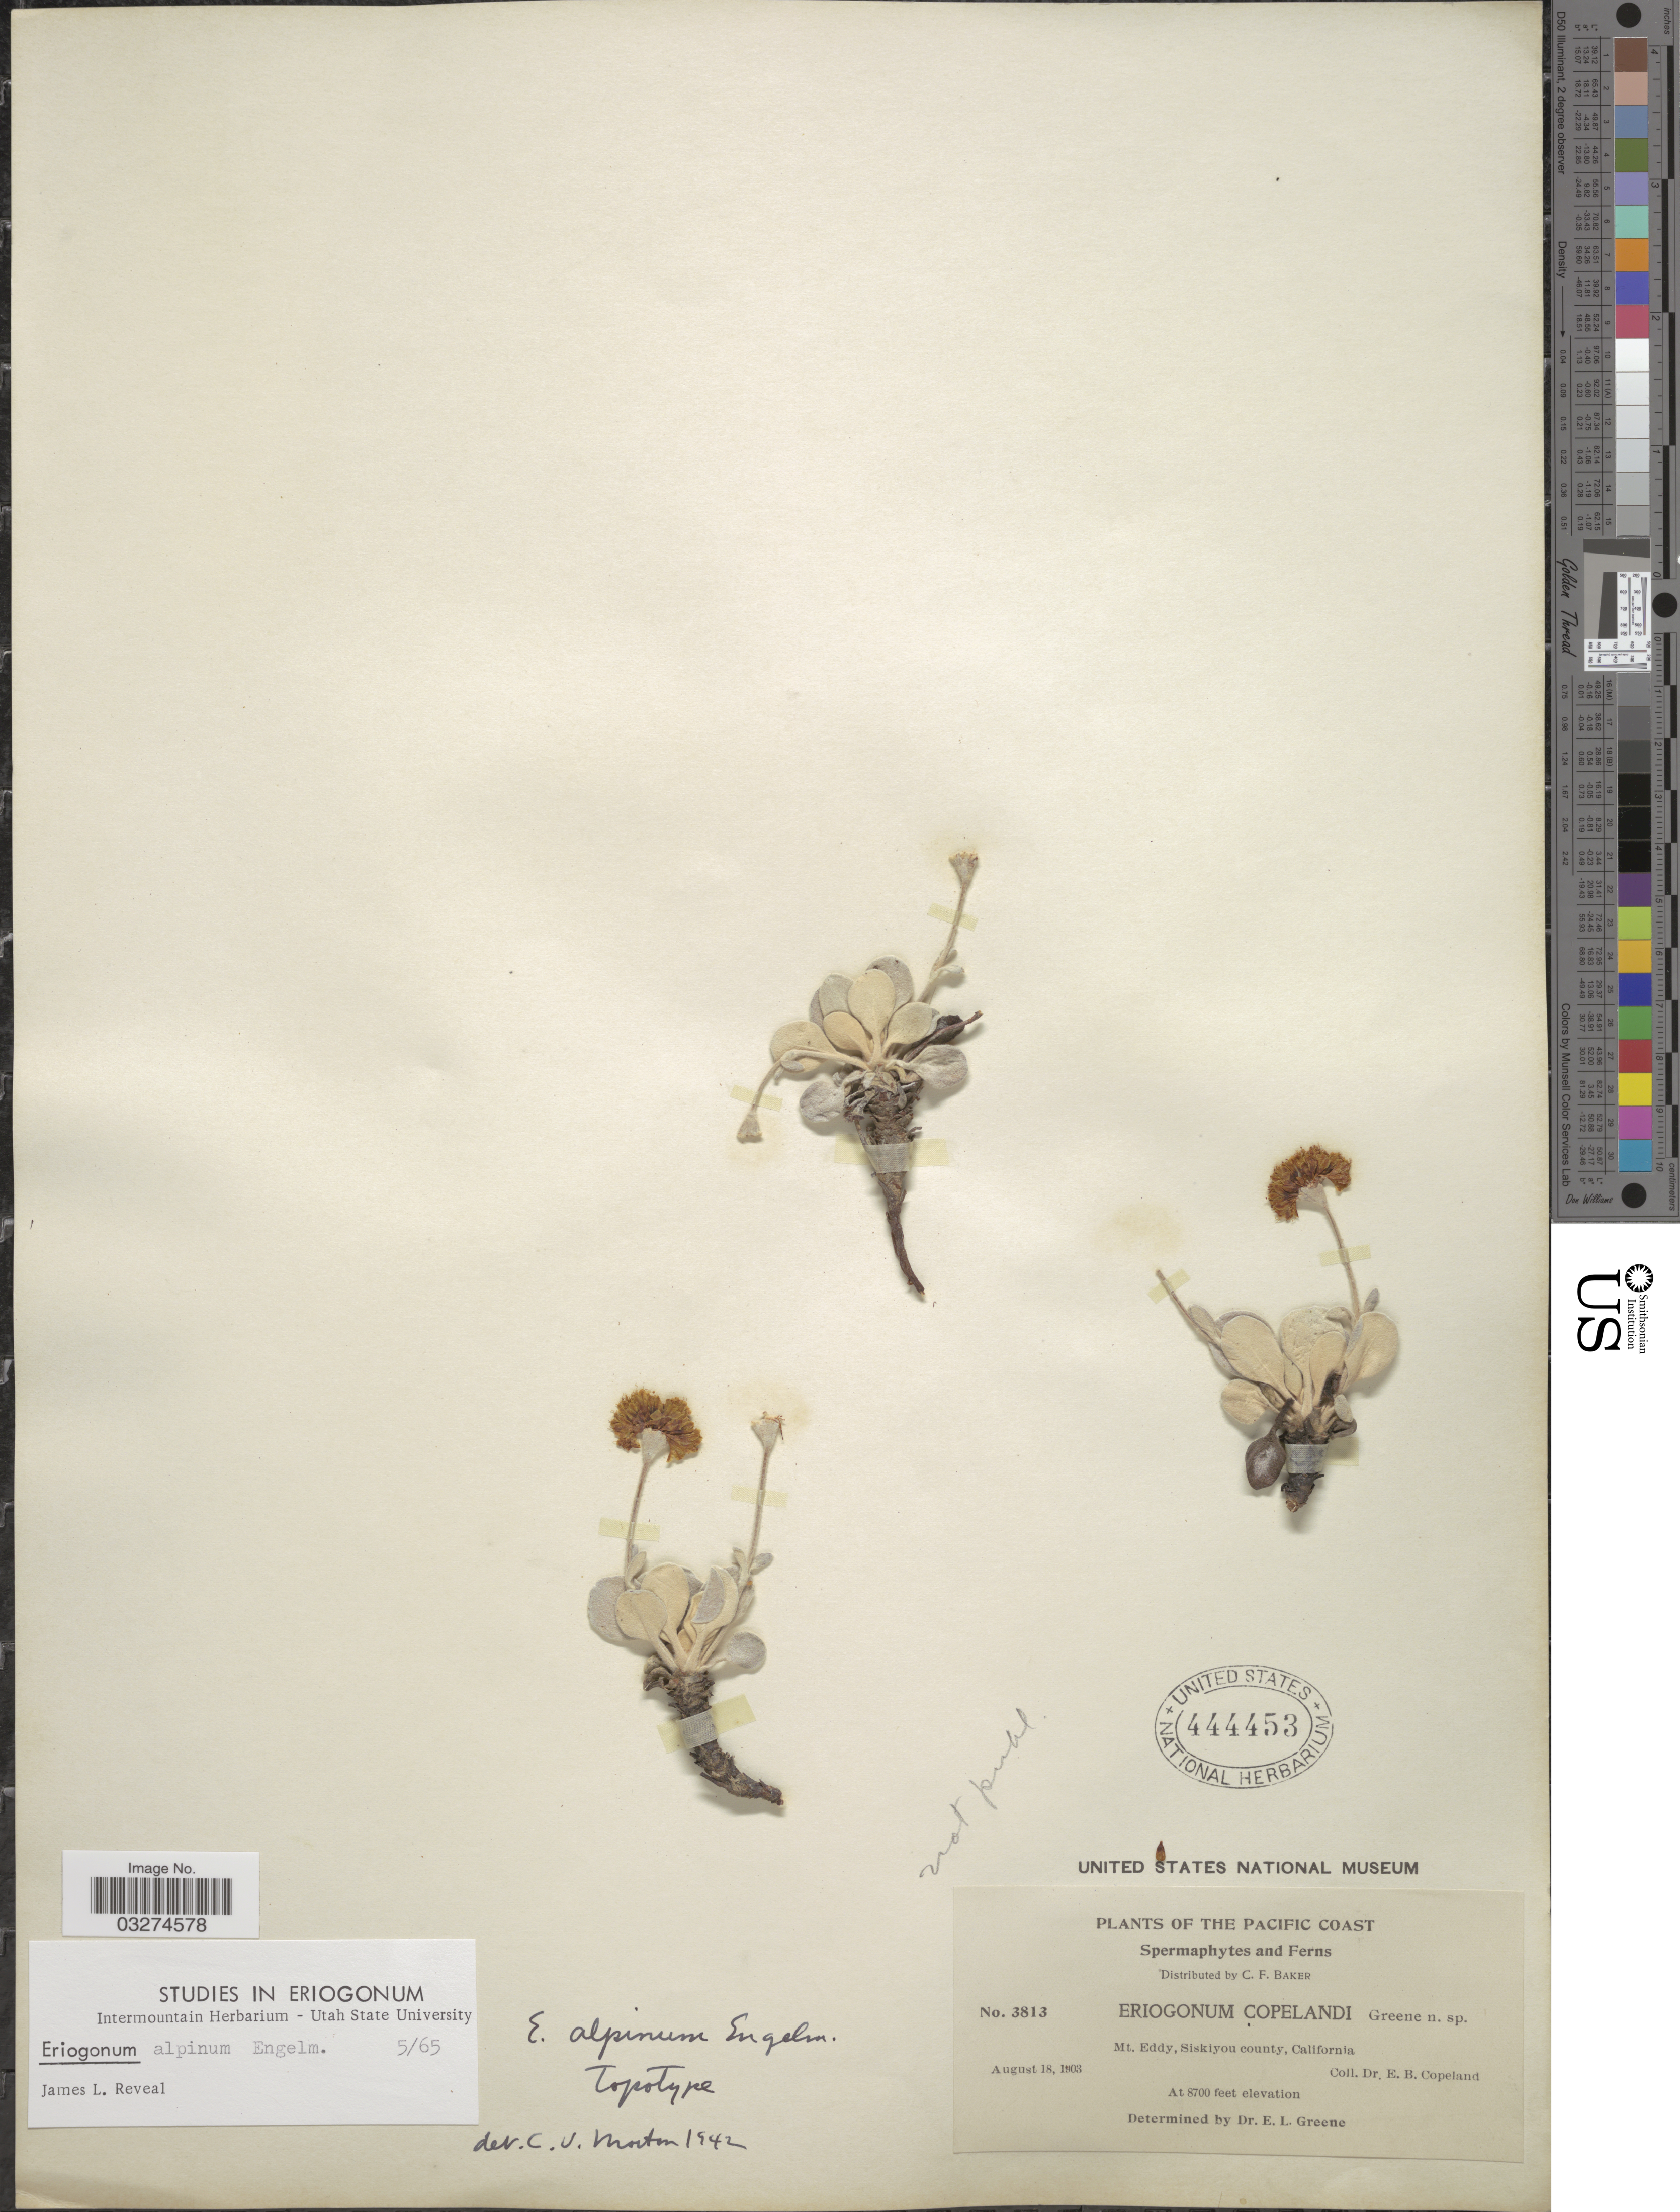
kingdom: Plantae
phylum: Tracheophyta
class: Magnoliopsida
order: Caryophyllales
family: Polygonaceae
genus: Eriogonum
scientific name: Eriogonum alpinum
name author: Engelm.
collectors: C. F. Baker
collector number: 3813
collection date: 1903-08-18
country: United States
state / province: California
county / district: Siskiyou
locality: The Pacific Coast. Mt. Eddy, Siskiyou county.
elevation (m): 2652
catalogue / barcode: US 444453